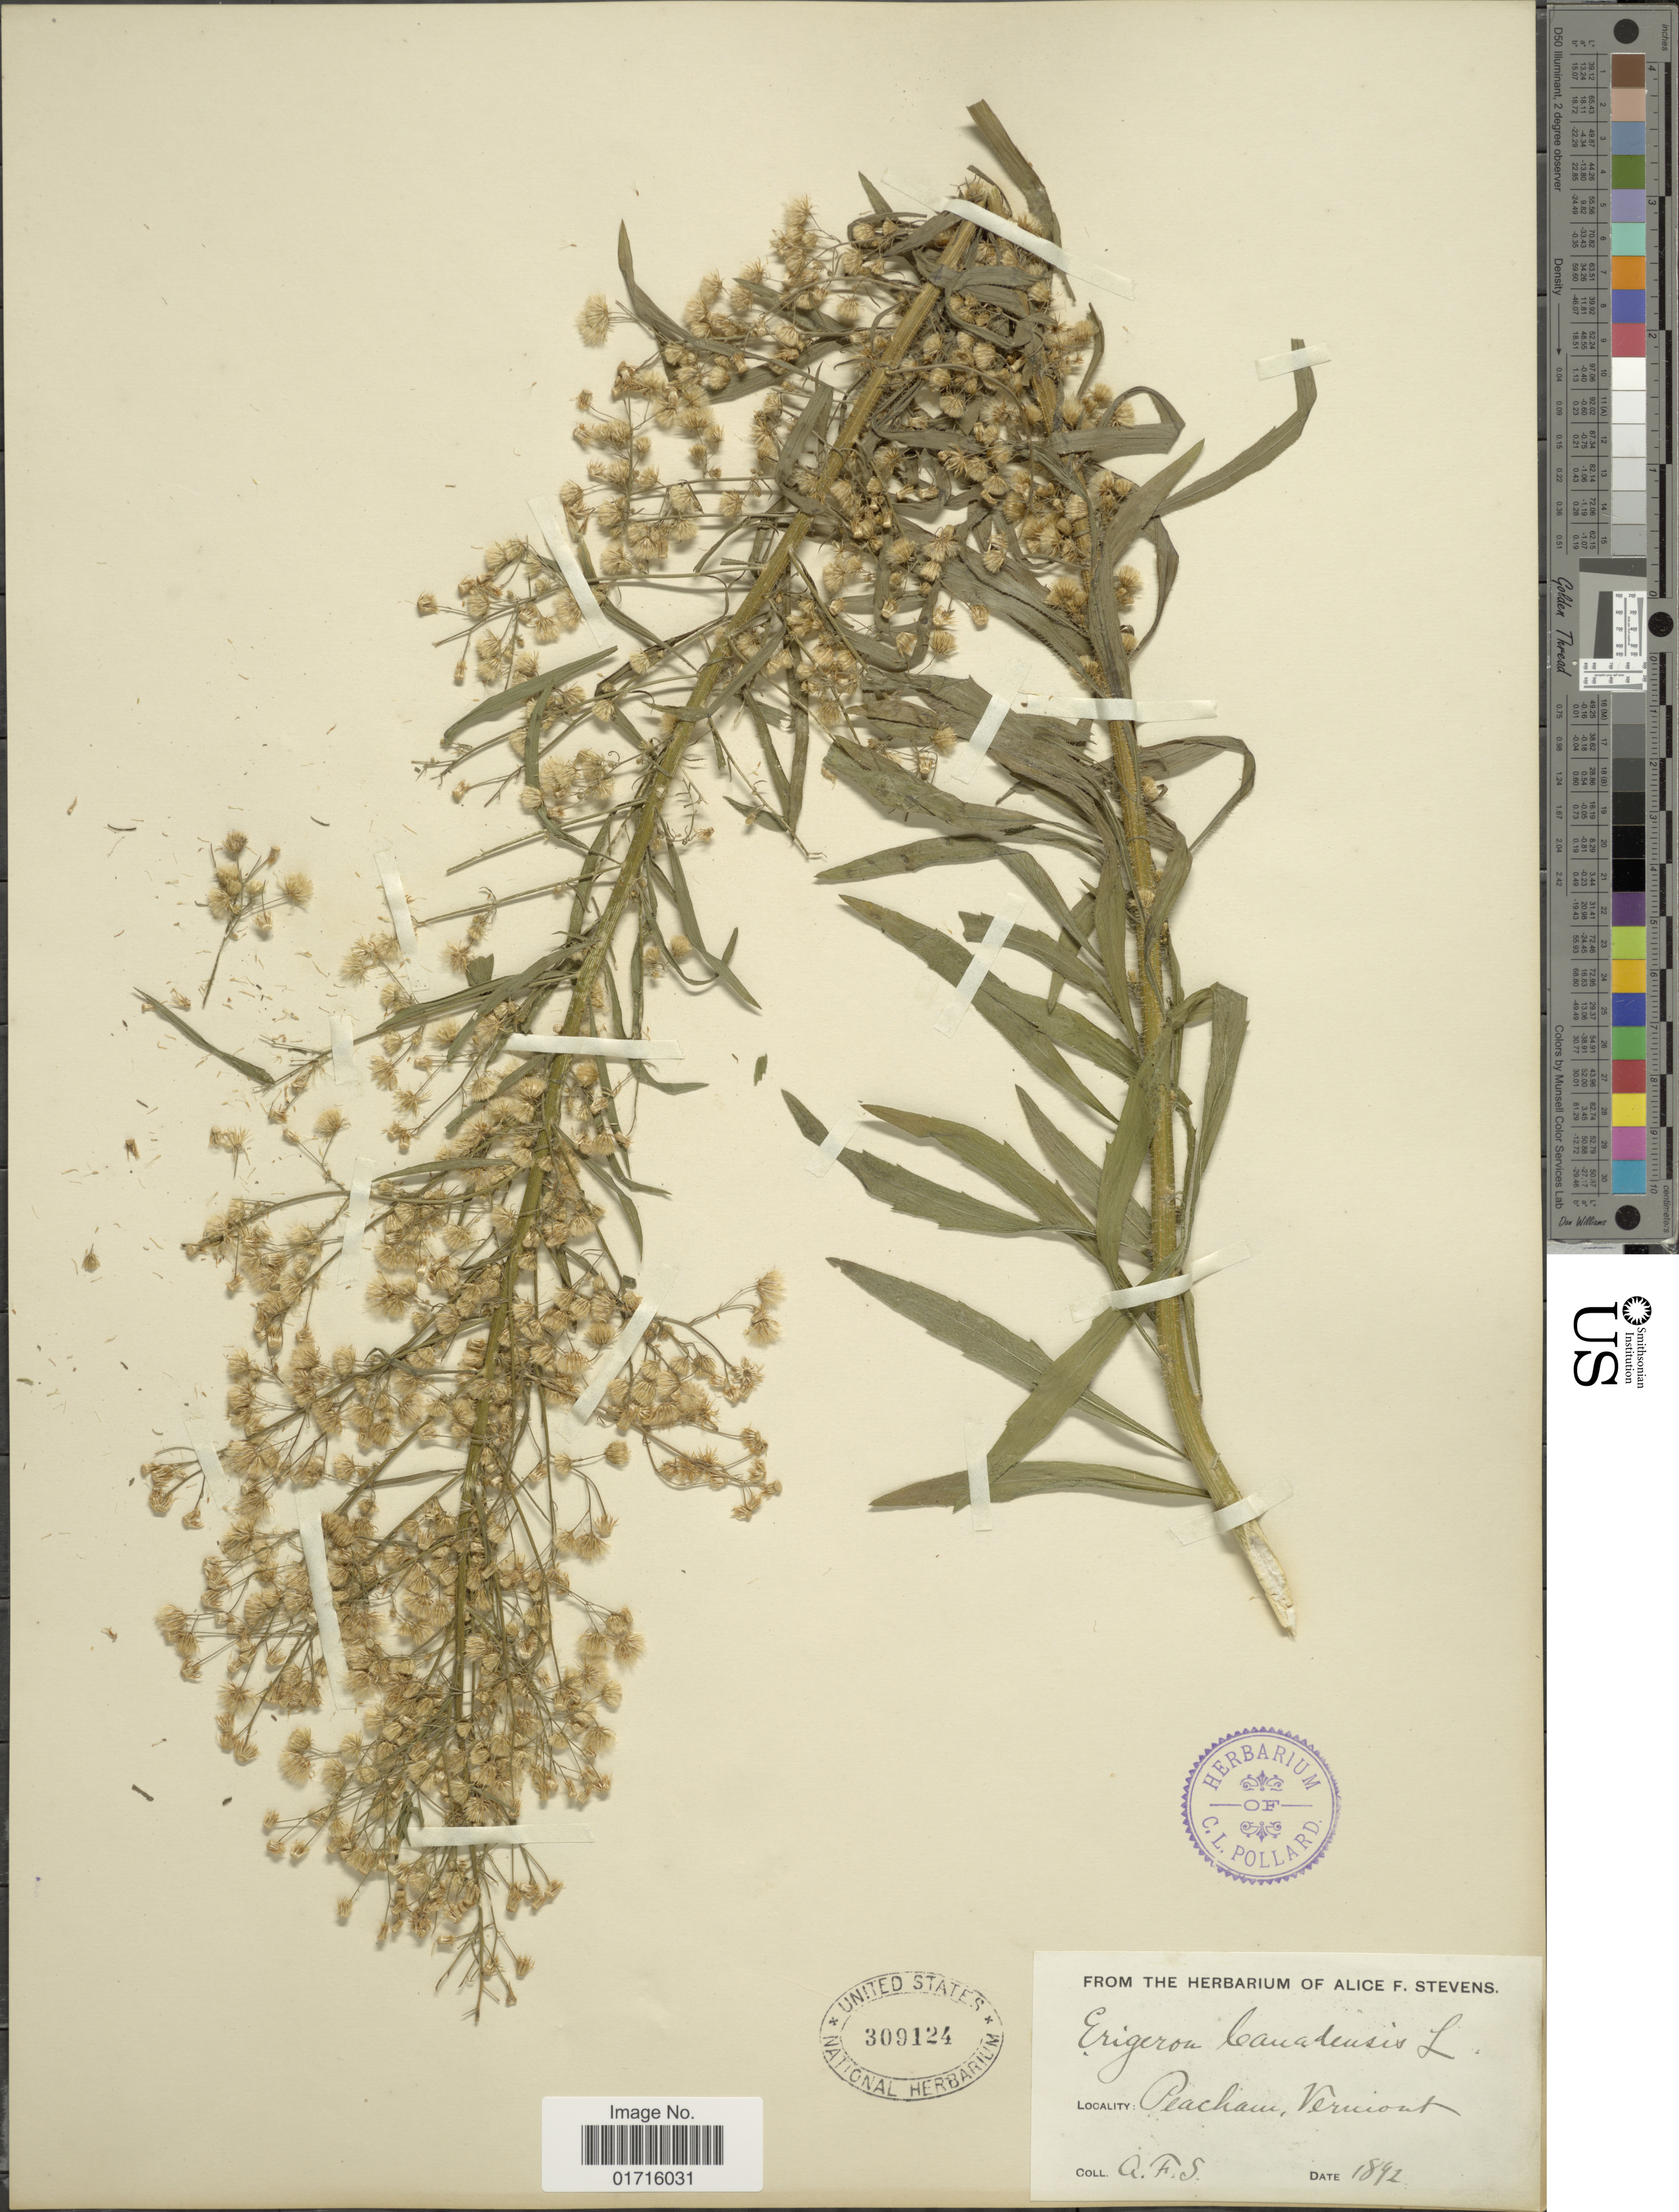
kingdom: Plantae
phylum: Tracheophyta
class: Magnoliopsida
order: Asterales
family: Asteraceae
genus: Conyza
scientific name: Conyza canadensis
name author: (L.) Cronq.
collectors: A. Stevens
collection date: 1892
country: United States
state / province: Vermont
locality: Peacham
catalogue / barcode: US 309124